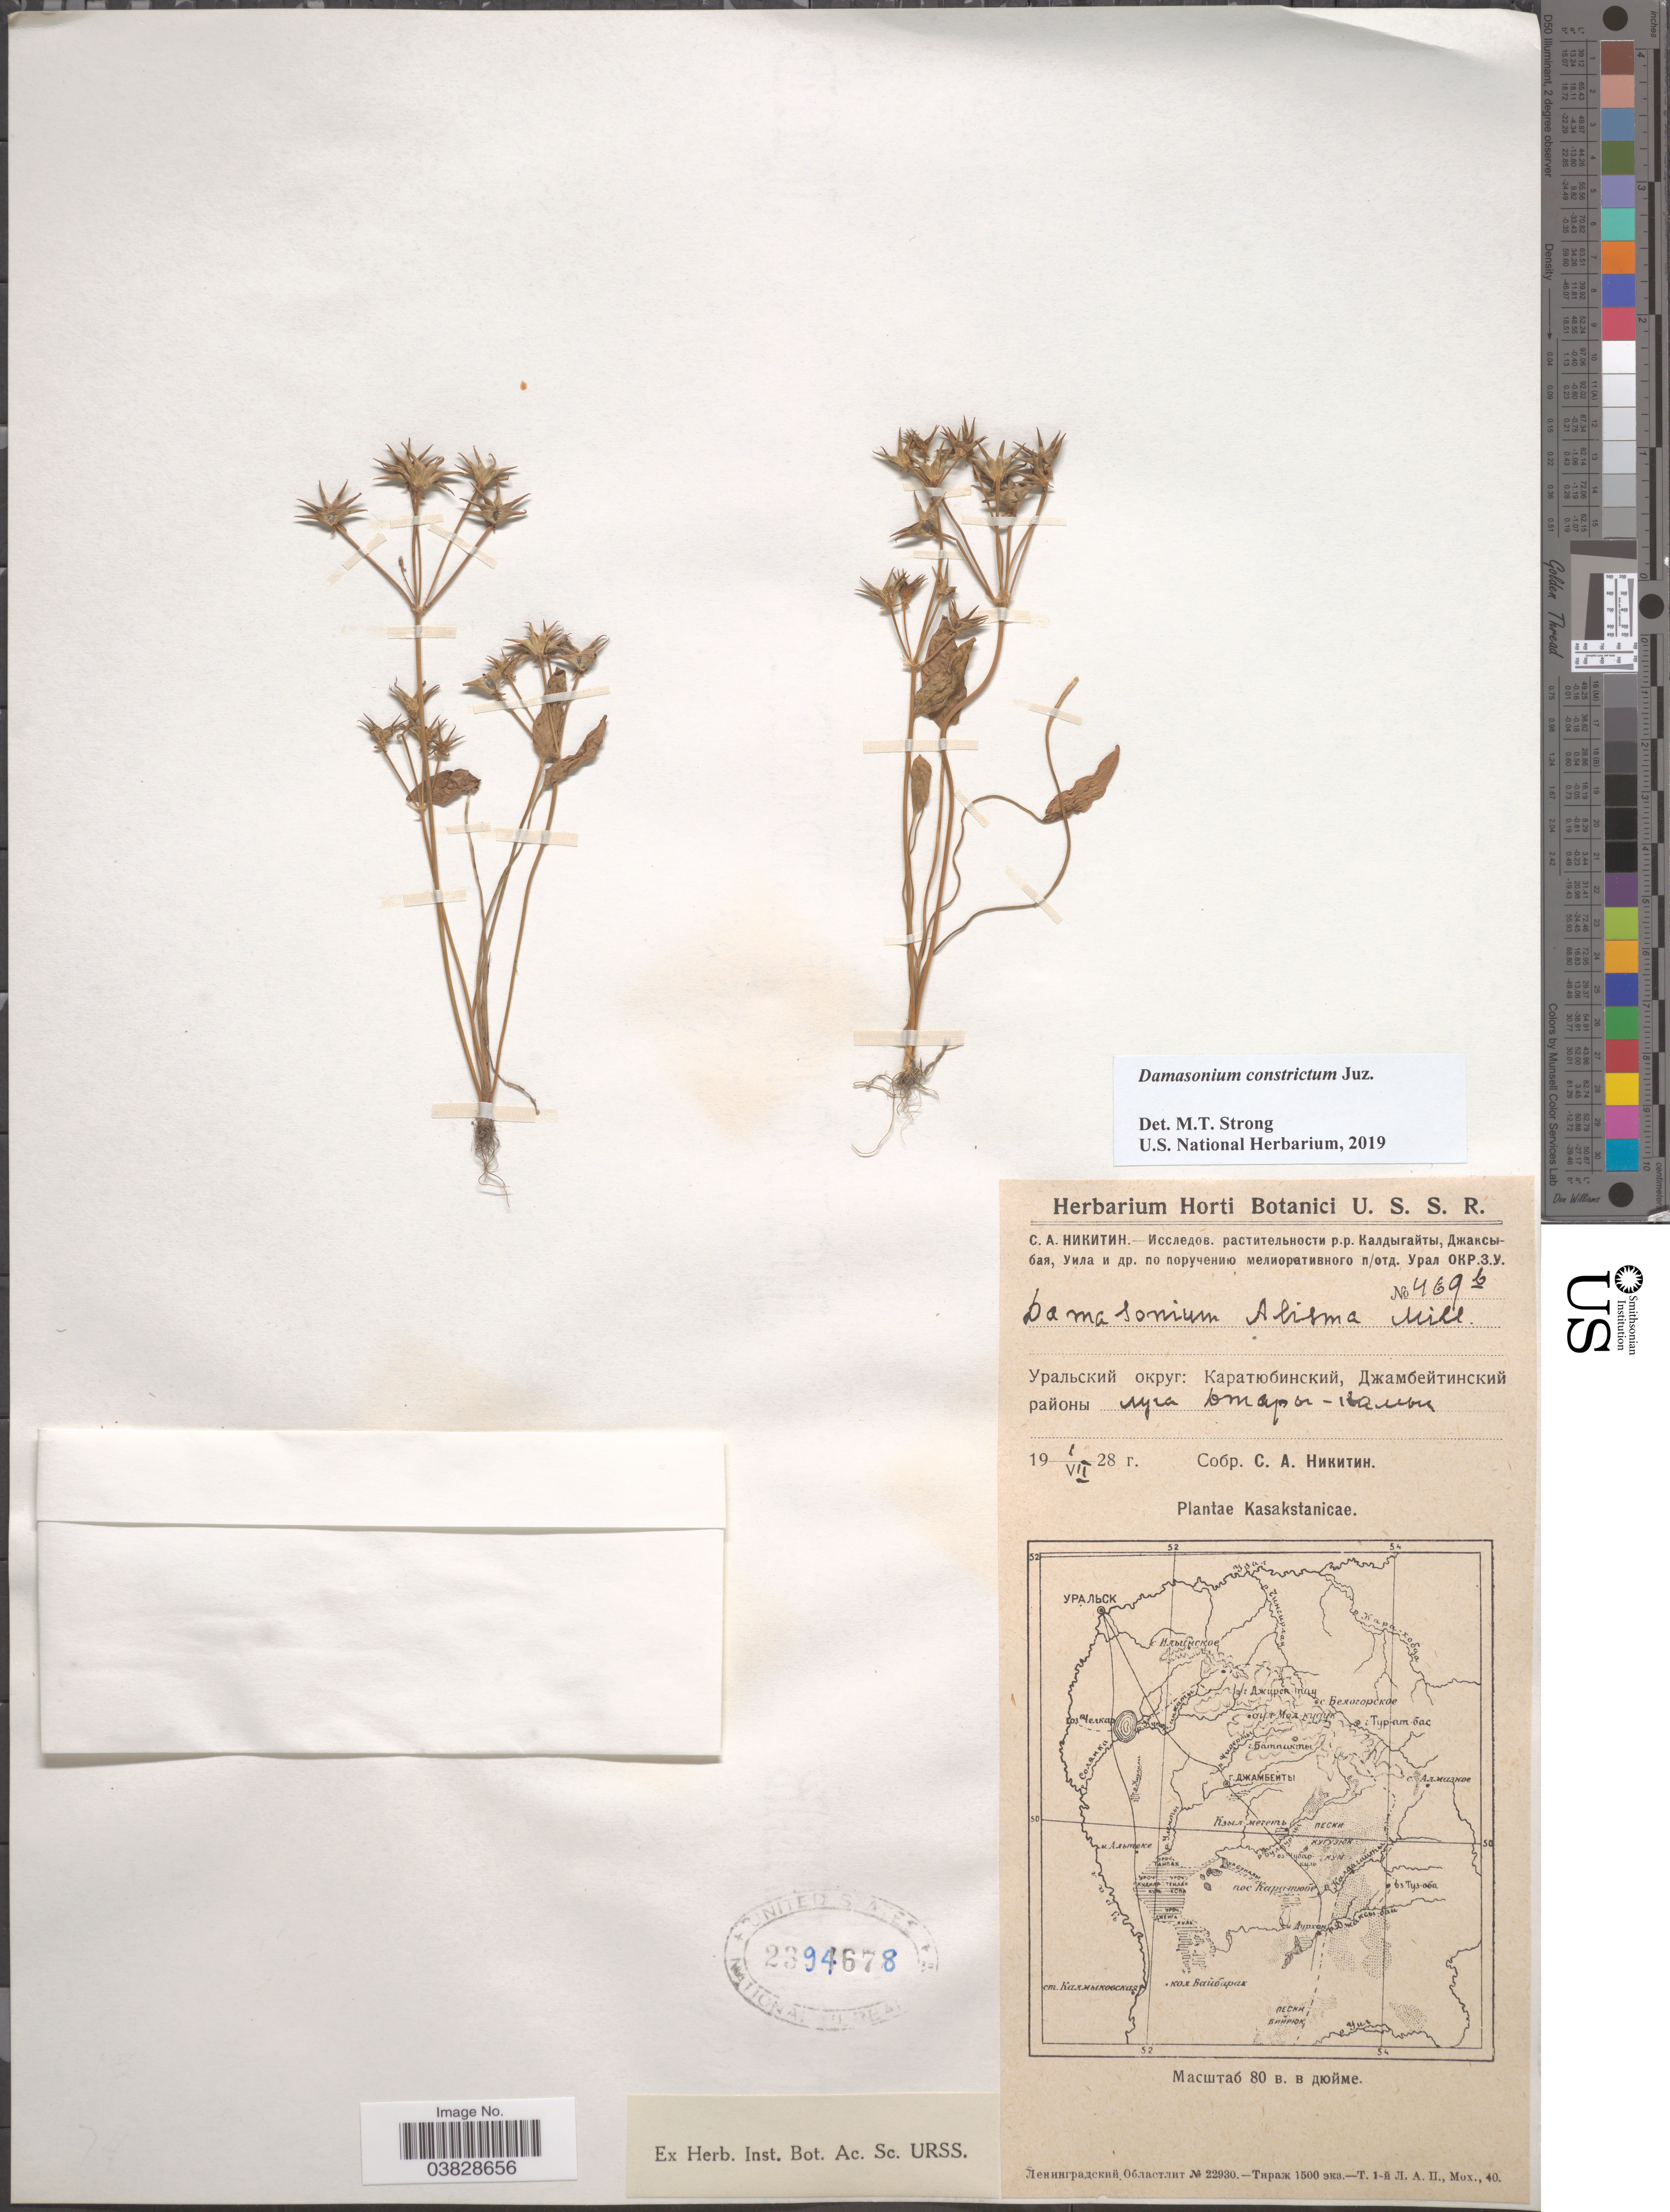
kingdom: Plantae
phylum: Tracheophyta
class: Liliopsida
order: Alismatales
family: Alismataceae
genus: Damasonium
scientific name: Damasonium constrictum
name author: Juz.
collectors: S. A. Nikitin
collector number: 469b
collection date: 1928-07-01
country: Kazakhstan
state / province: West Kazakhstan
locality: Dzhambeytinskiy Rayon (Syrym Aūdany) and Karatobinskiy Rayon (Qaratöbe Aūdany)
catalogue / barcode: US 2394678